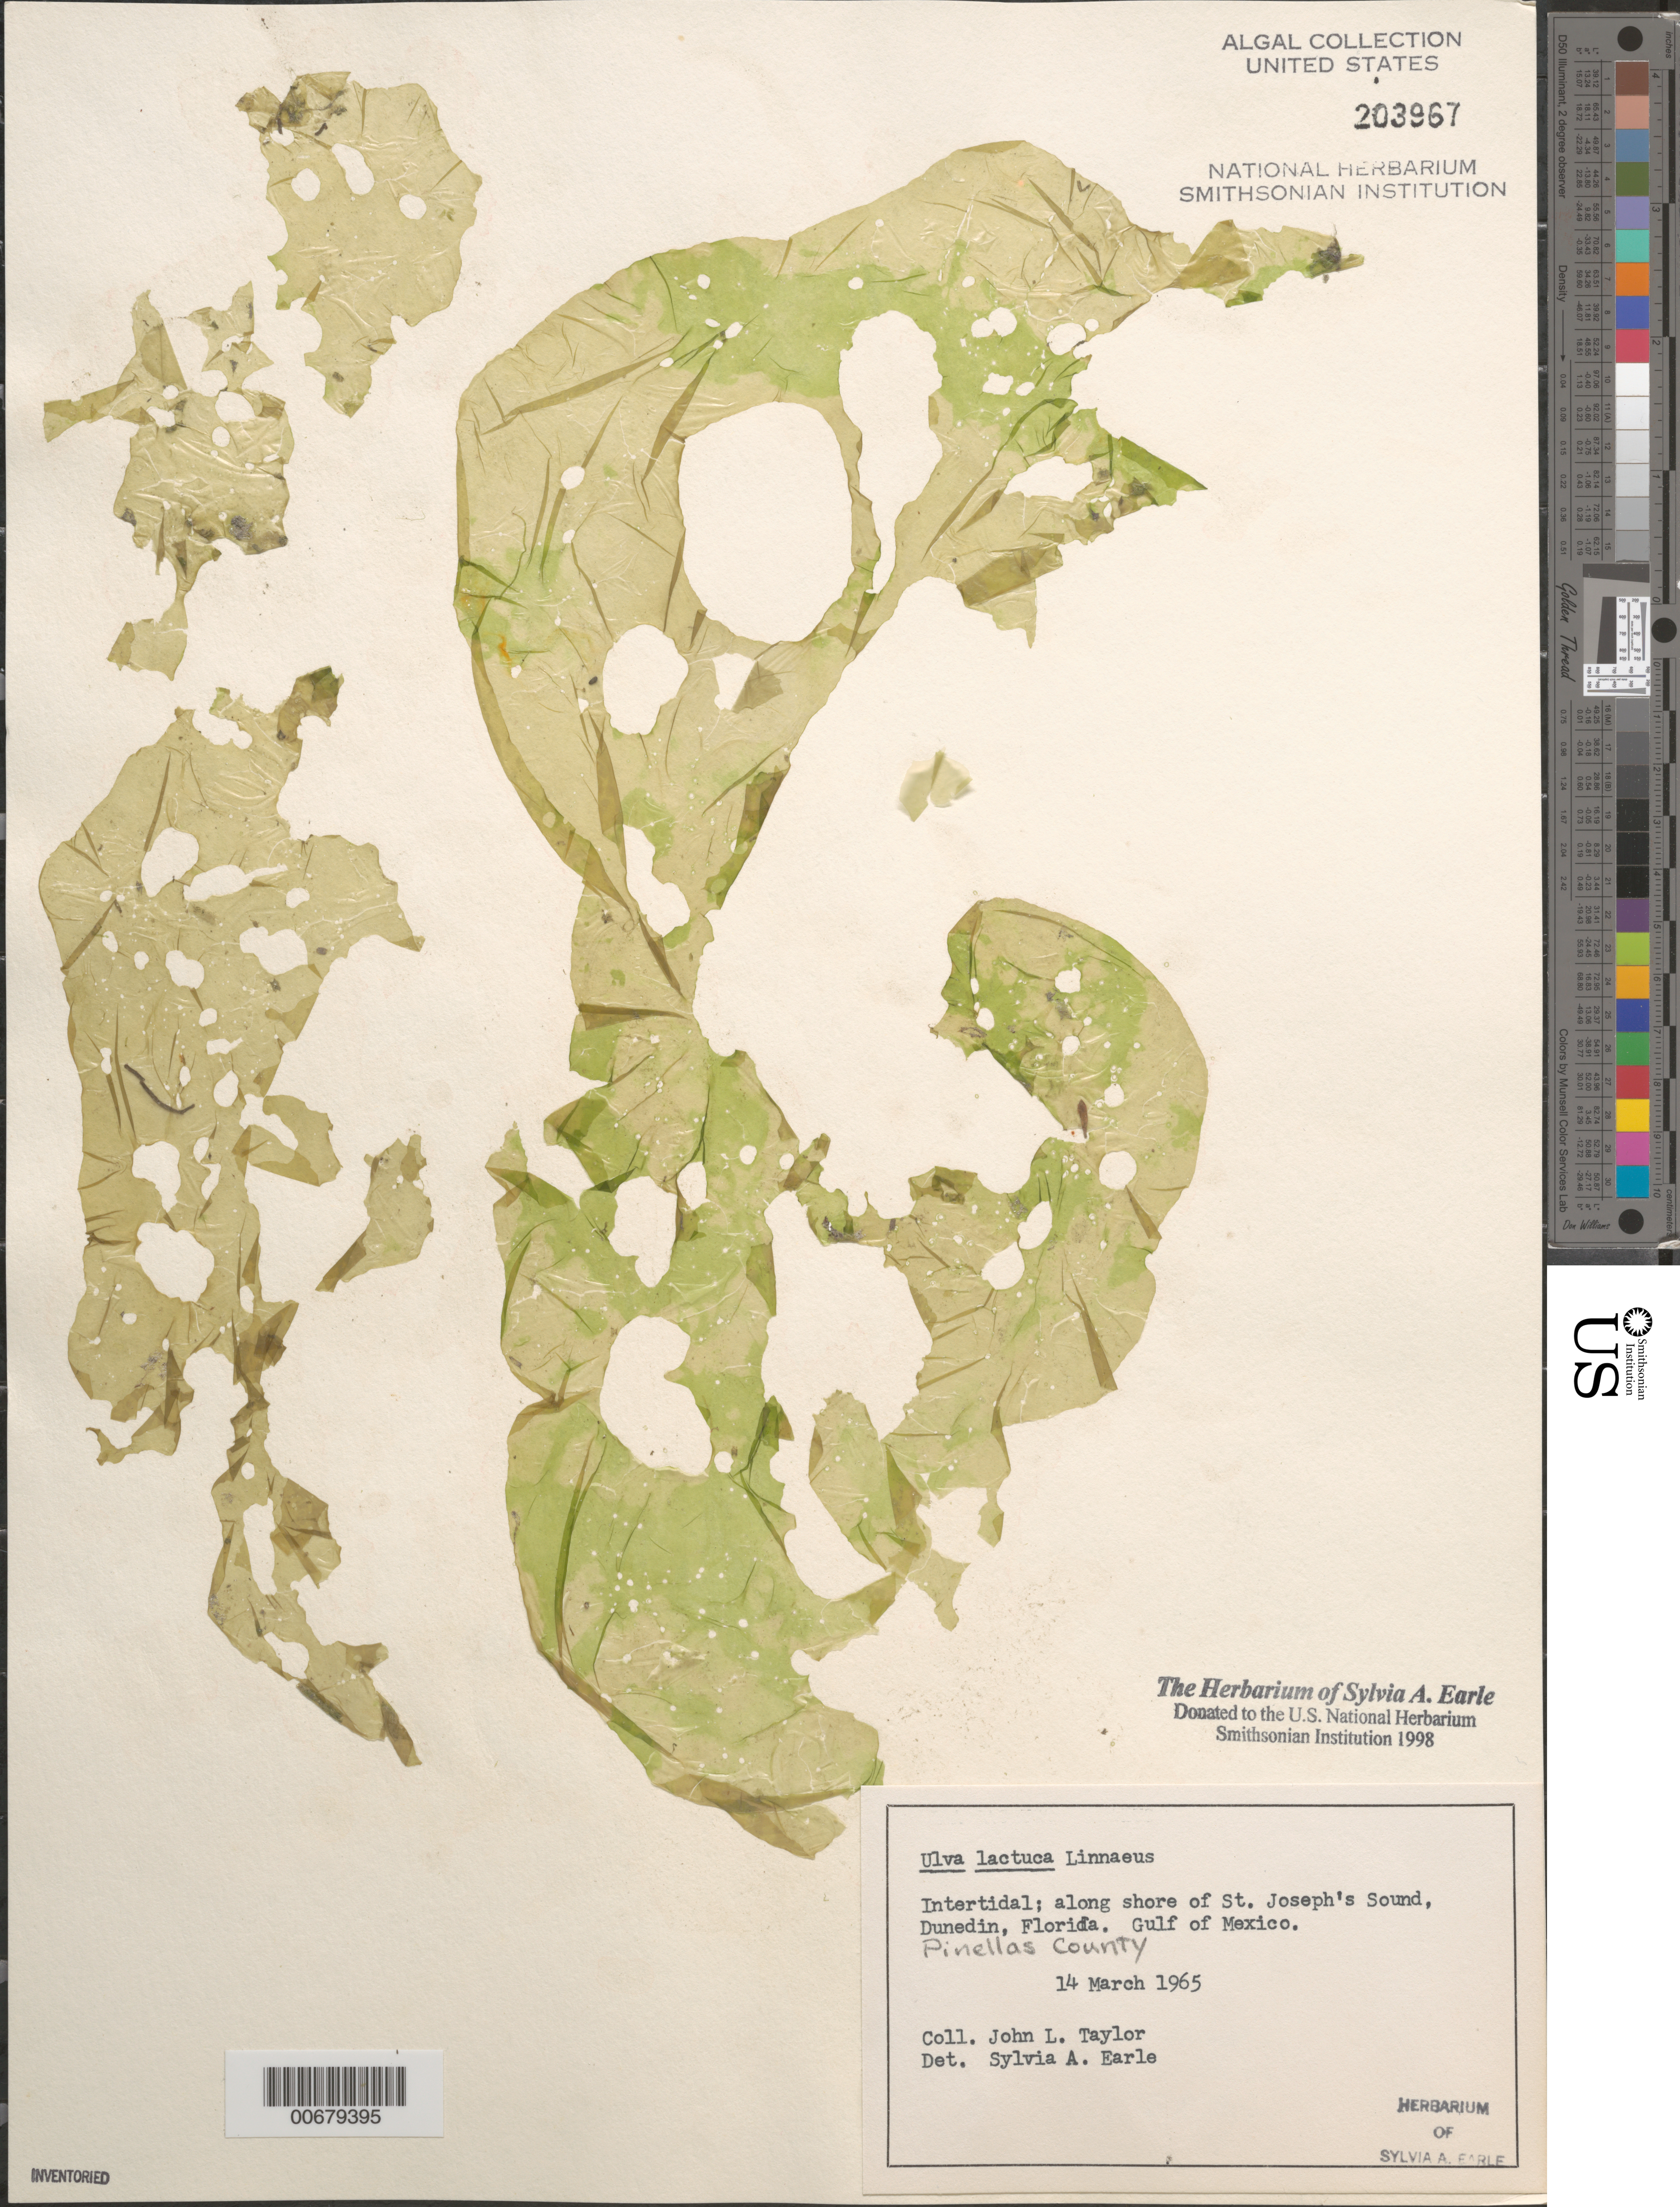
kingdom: Plantae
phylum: Chlorophyta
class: Ulvophyceae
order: Ulvales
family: Ulvaceae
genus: Ulva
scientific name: Ulva lactuca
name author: L.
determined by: Earle, S. A.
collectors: J. L. Taylor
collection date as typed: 14 Mar 1965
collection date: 1965-03-14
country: United States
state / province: Florida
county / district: Pinellas County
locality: St. Joseph's Sound, Dunedin, Gulf of Mexico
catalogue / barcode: US 203967